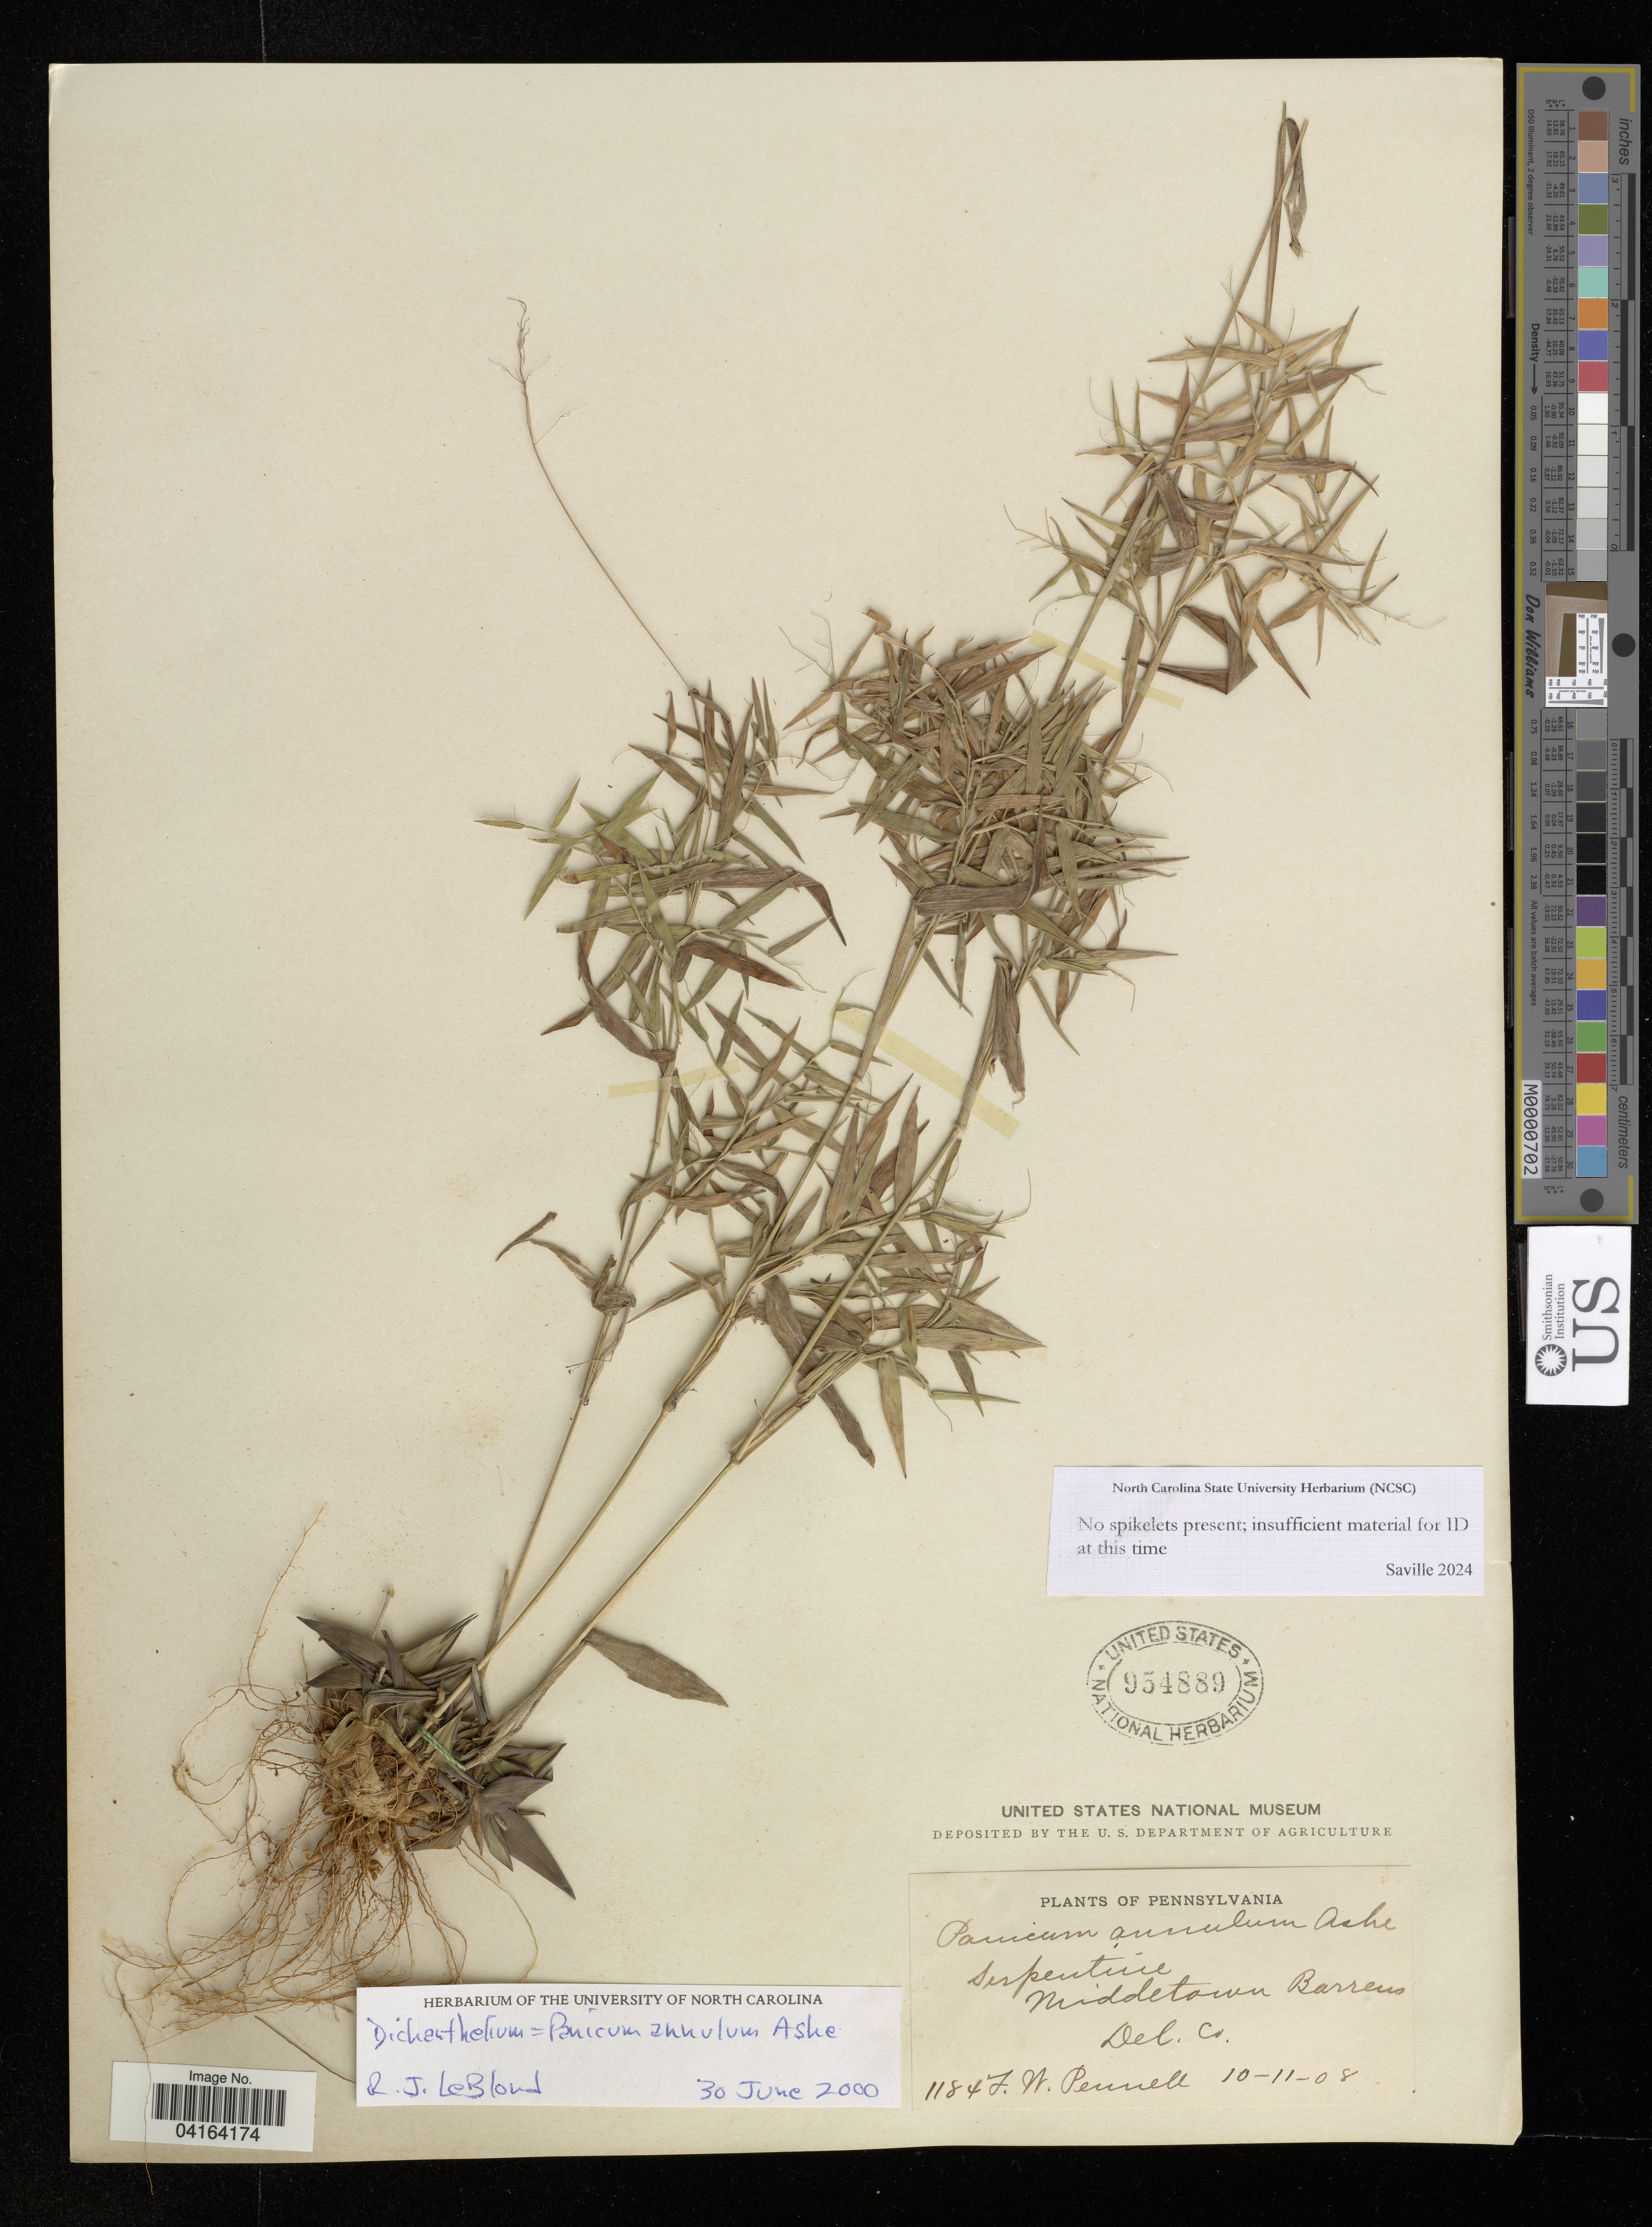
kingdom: Plantae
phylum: Tracheophyta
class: Liliopsida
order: Poales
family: Poaceae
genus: Panicum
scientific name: Panicum annulum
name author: Ashe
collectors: F. W. Pennell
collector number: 1184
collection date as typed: OCT 11 08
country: United States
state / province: Pennsylvania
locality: Serpentine. Middetown Barrens. Del. co.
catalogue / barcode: US 954889